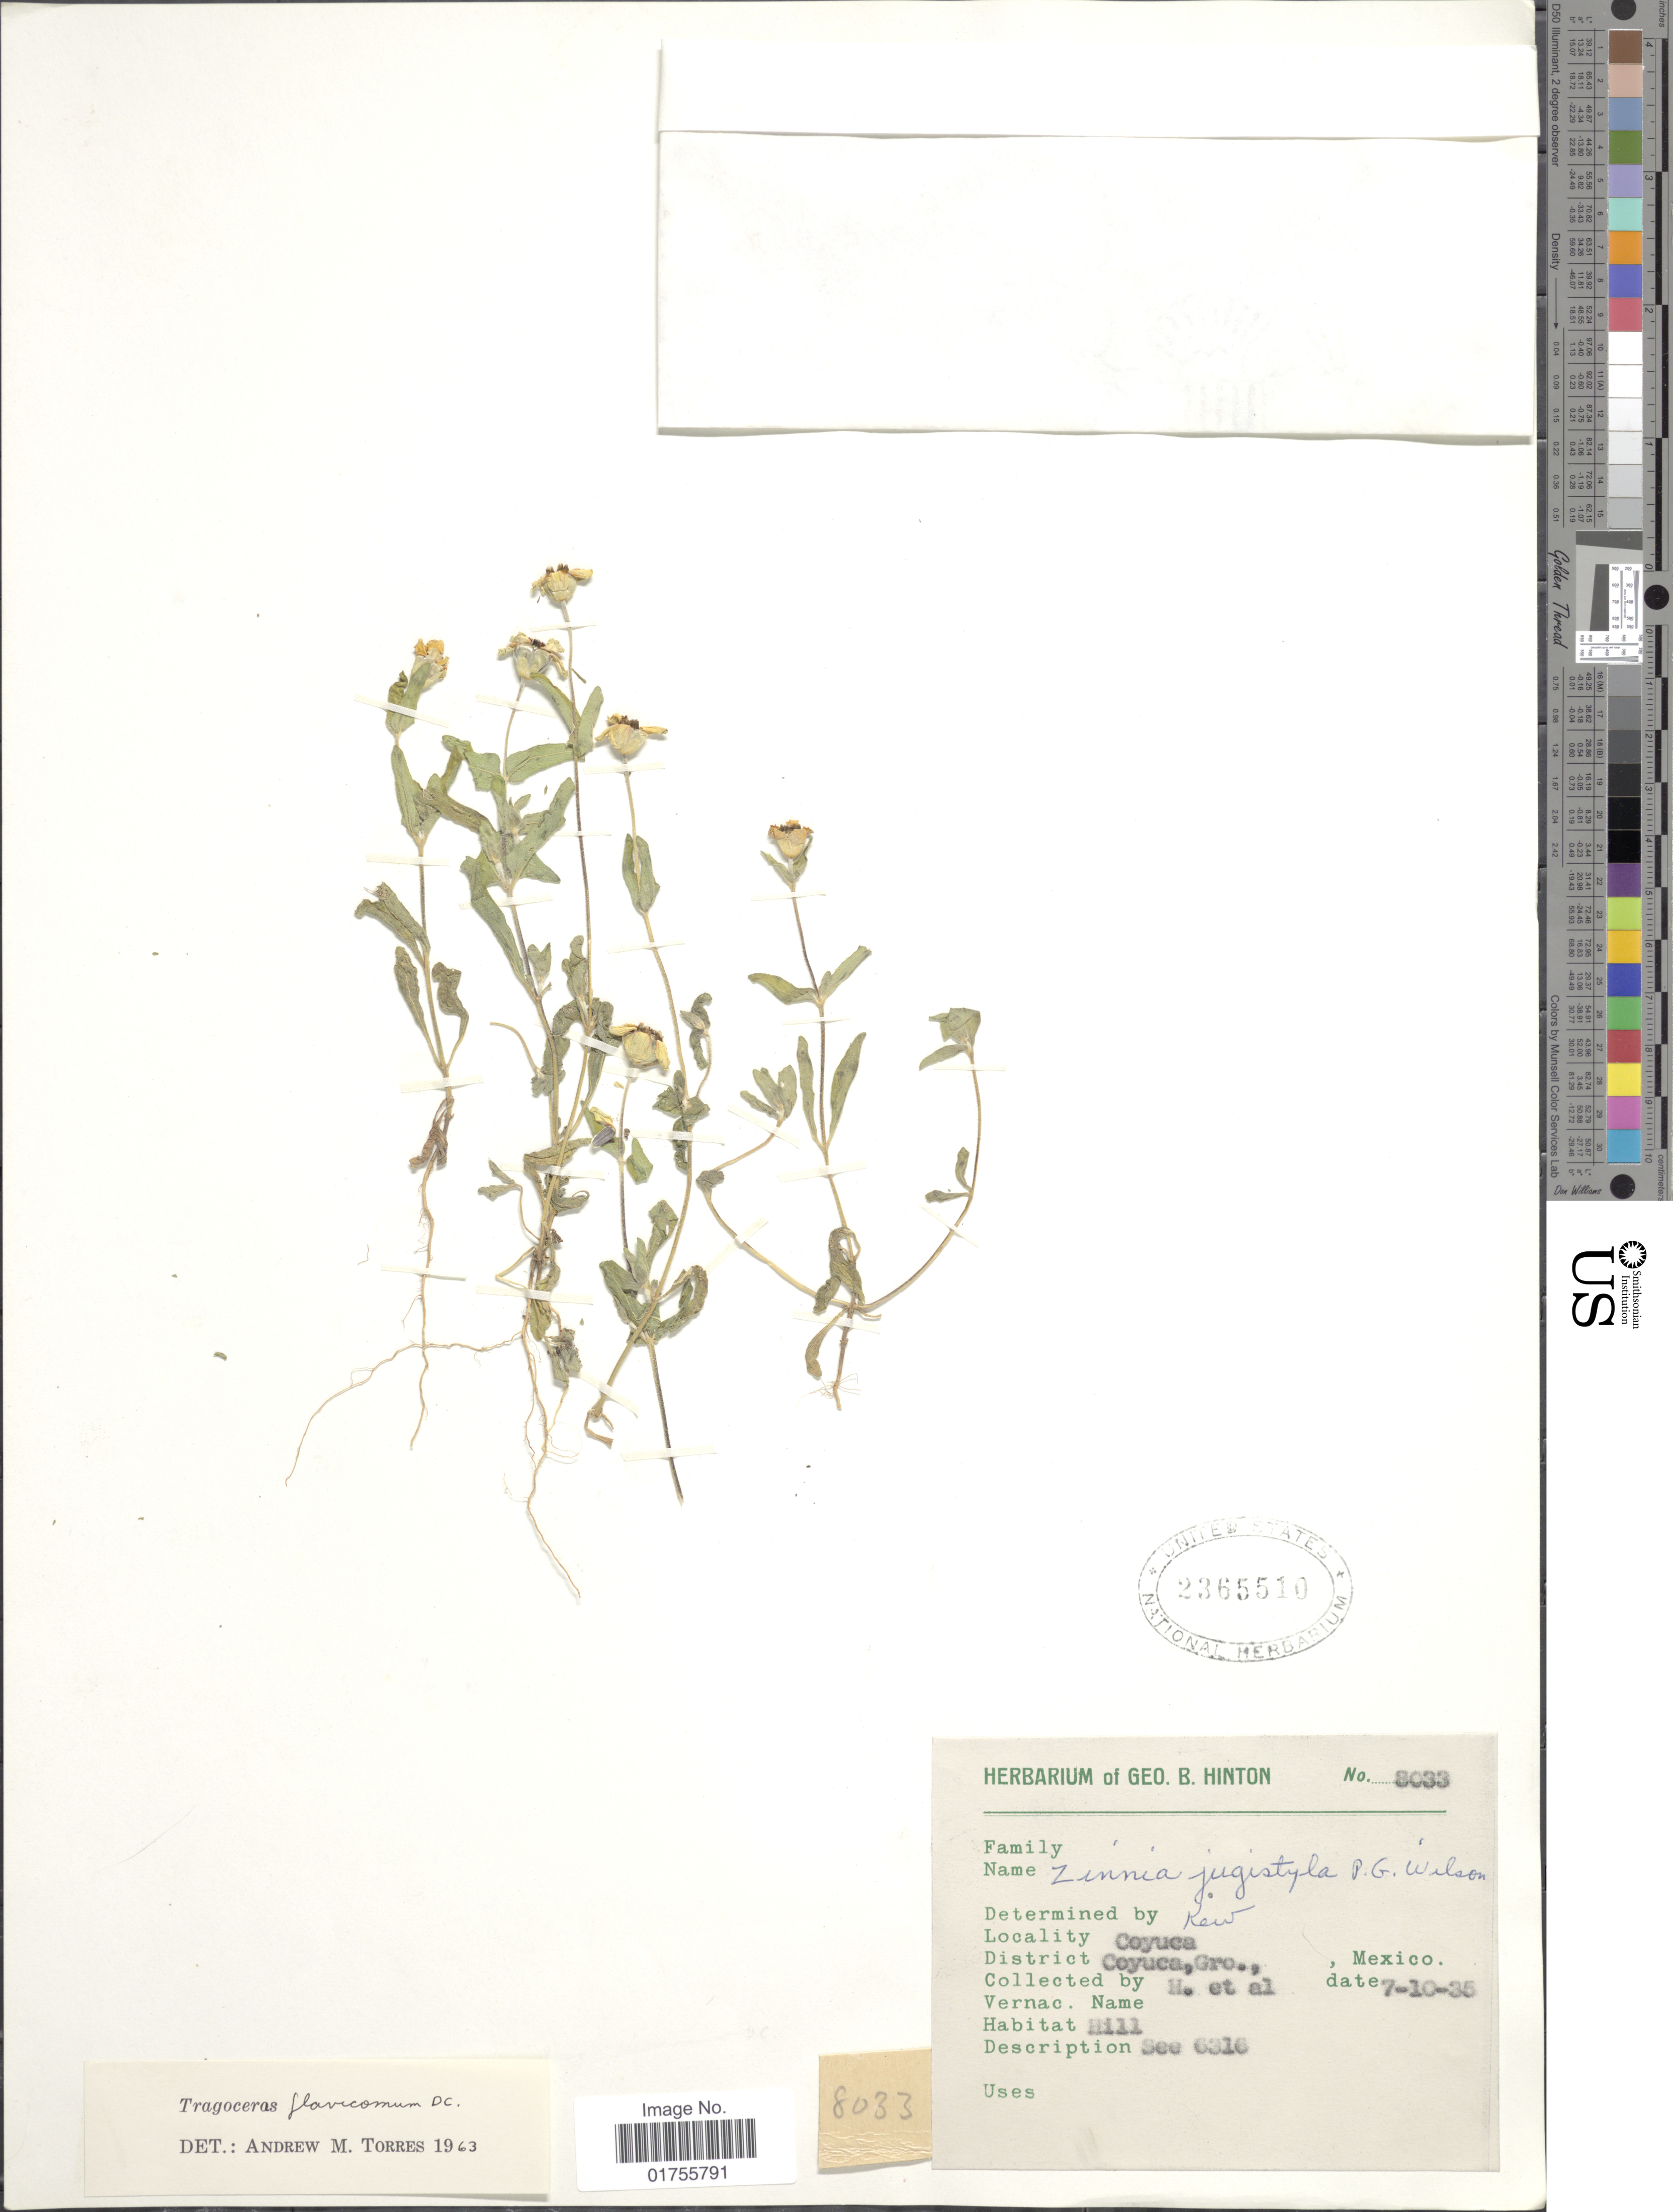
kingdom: Plantae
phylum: Tracheophyta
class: Magnoliopsida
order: Asterales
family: Asteraceae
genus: Tragoceros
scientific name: Tragoceros flavicomum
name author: DC.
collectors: G. B. Hinton & et al.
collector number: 8033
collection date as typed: Transcribed d/m/y: 10/7/35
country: Mexico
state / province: Guerrero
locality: Coyuca, District Coyuaca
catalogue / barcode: US 2365510